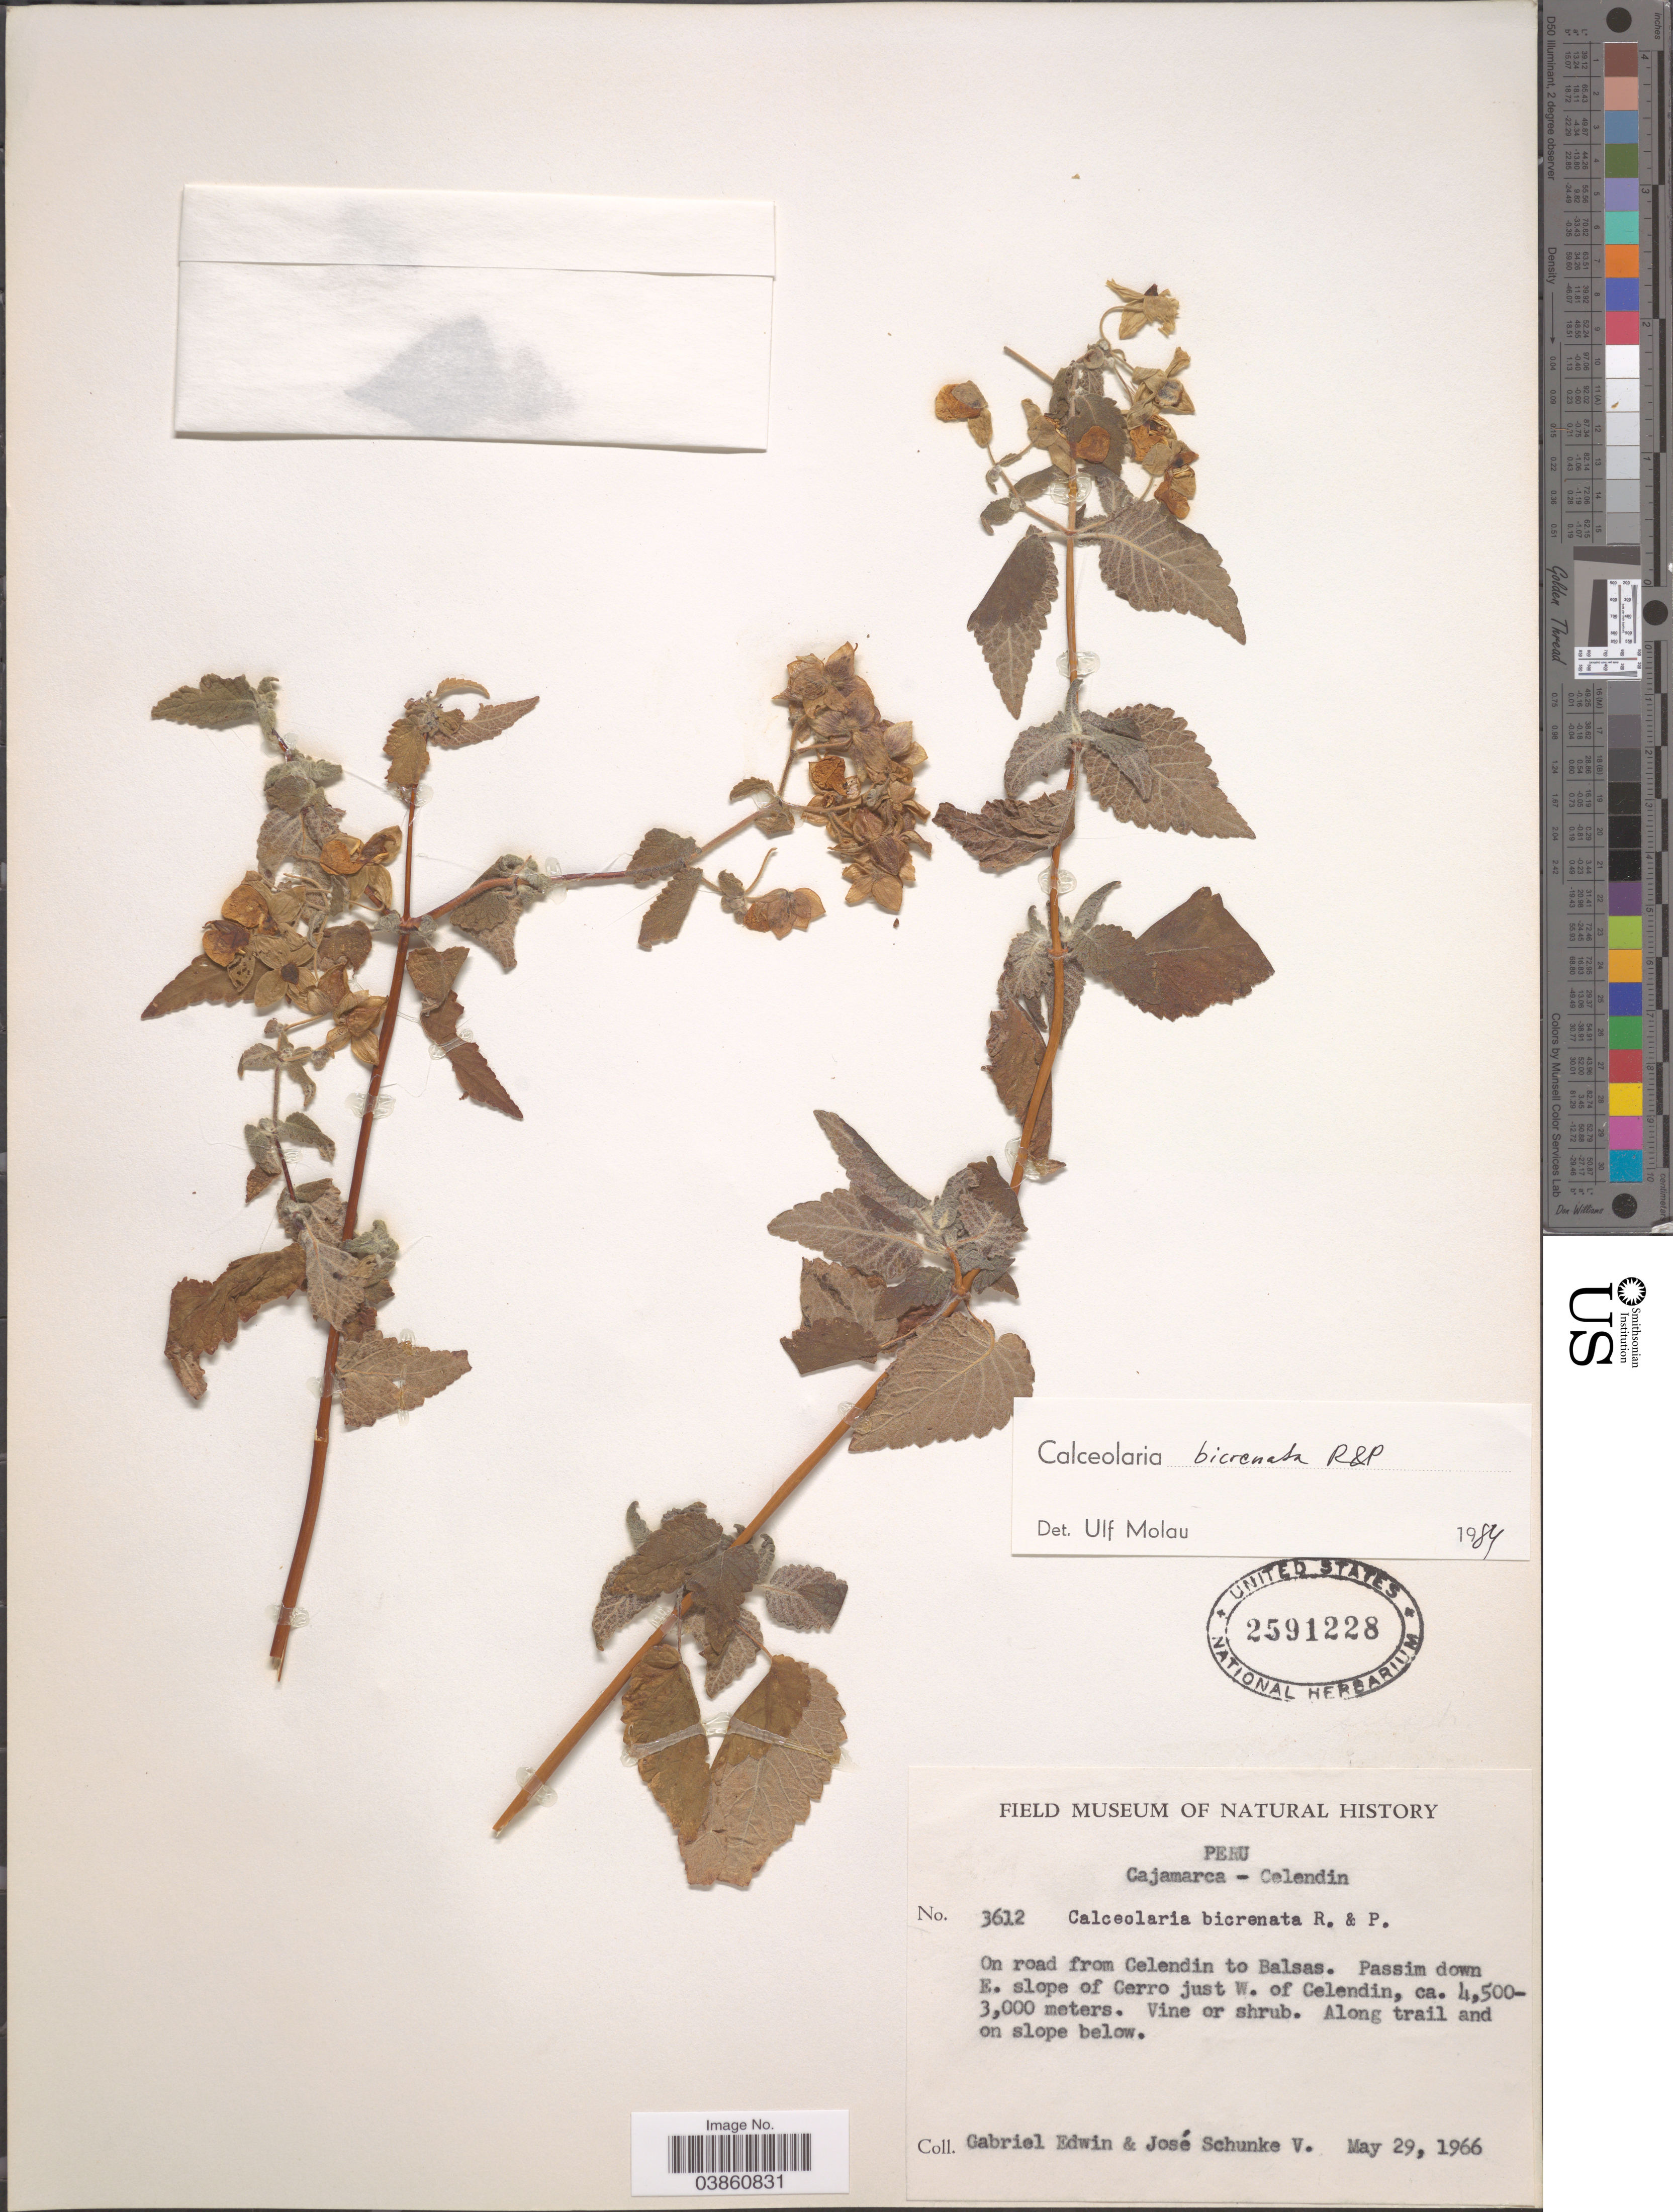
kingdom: Plantae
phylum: Tracheophyta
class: Magnoliopsida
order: Lamiales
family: Calceolariaceae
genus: Calceolaria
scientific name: Calceolaria bicrenata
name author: Ruiz & Pav.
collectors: G. Edwin & J. Schunke Vigo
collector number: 3612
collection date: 1966-05-29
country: Peru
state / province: Cajamarca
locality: Celendin. On road from Celendin to Balsas. Passim down E. slope of Cerro just W. of Celendin.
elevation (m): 3000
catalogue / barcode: US 2591228